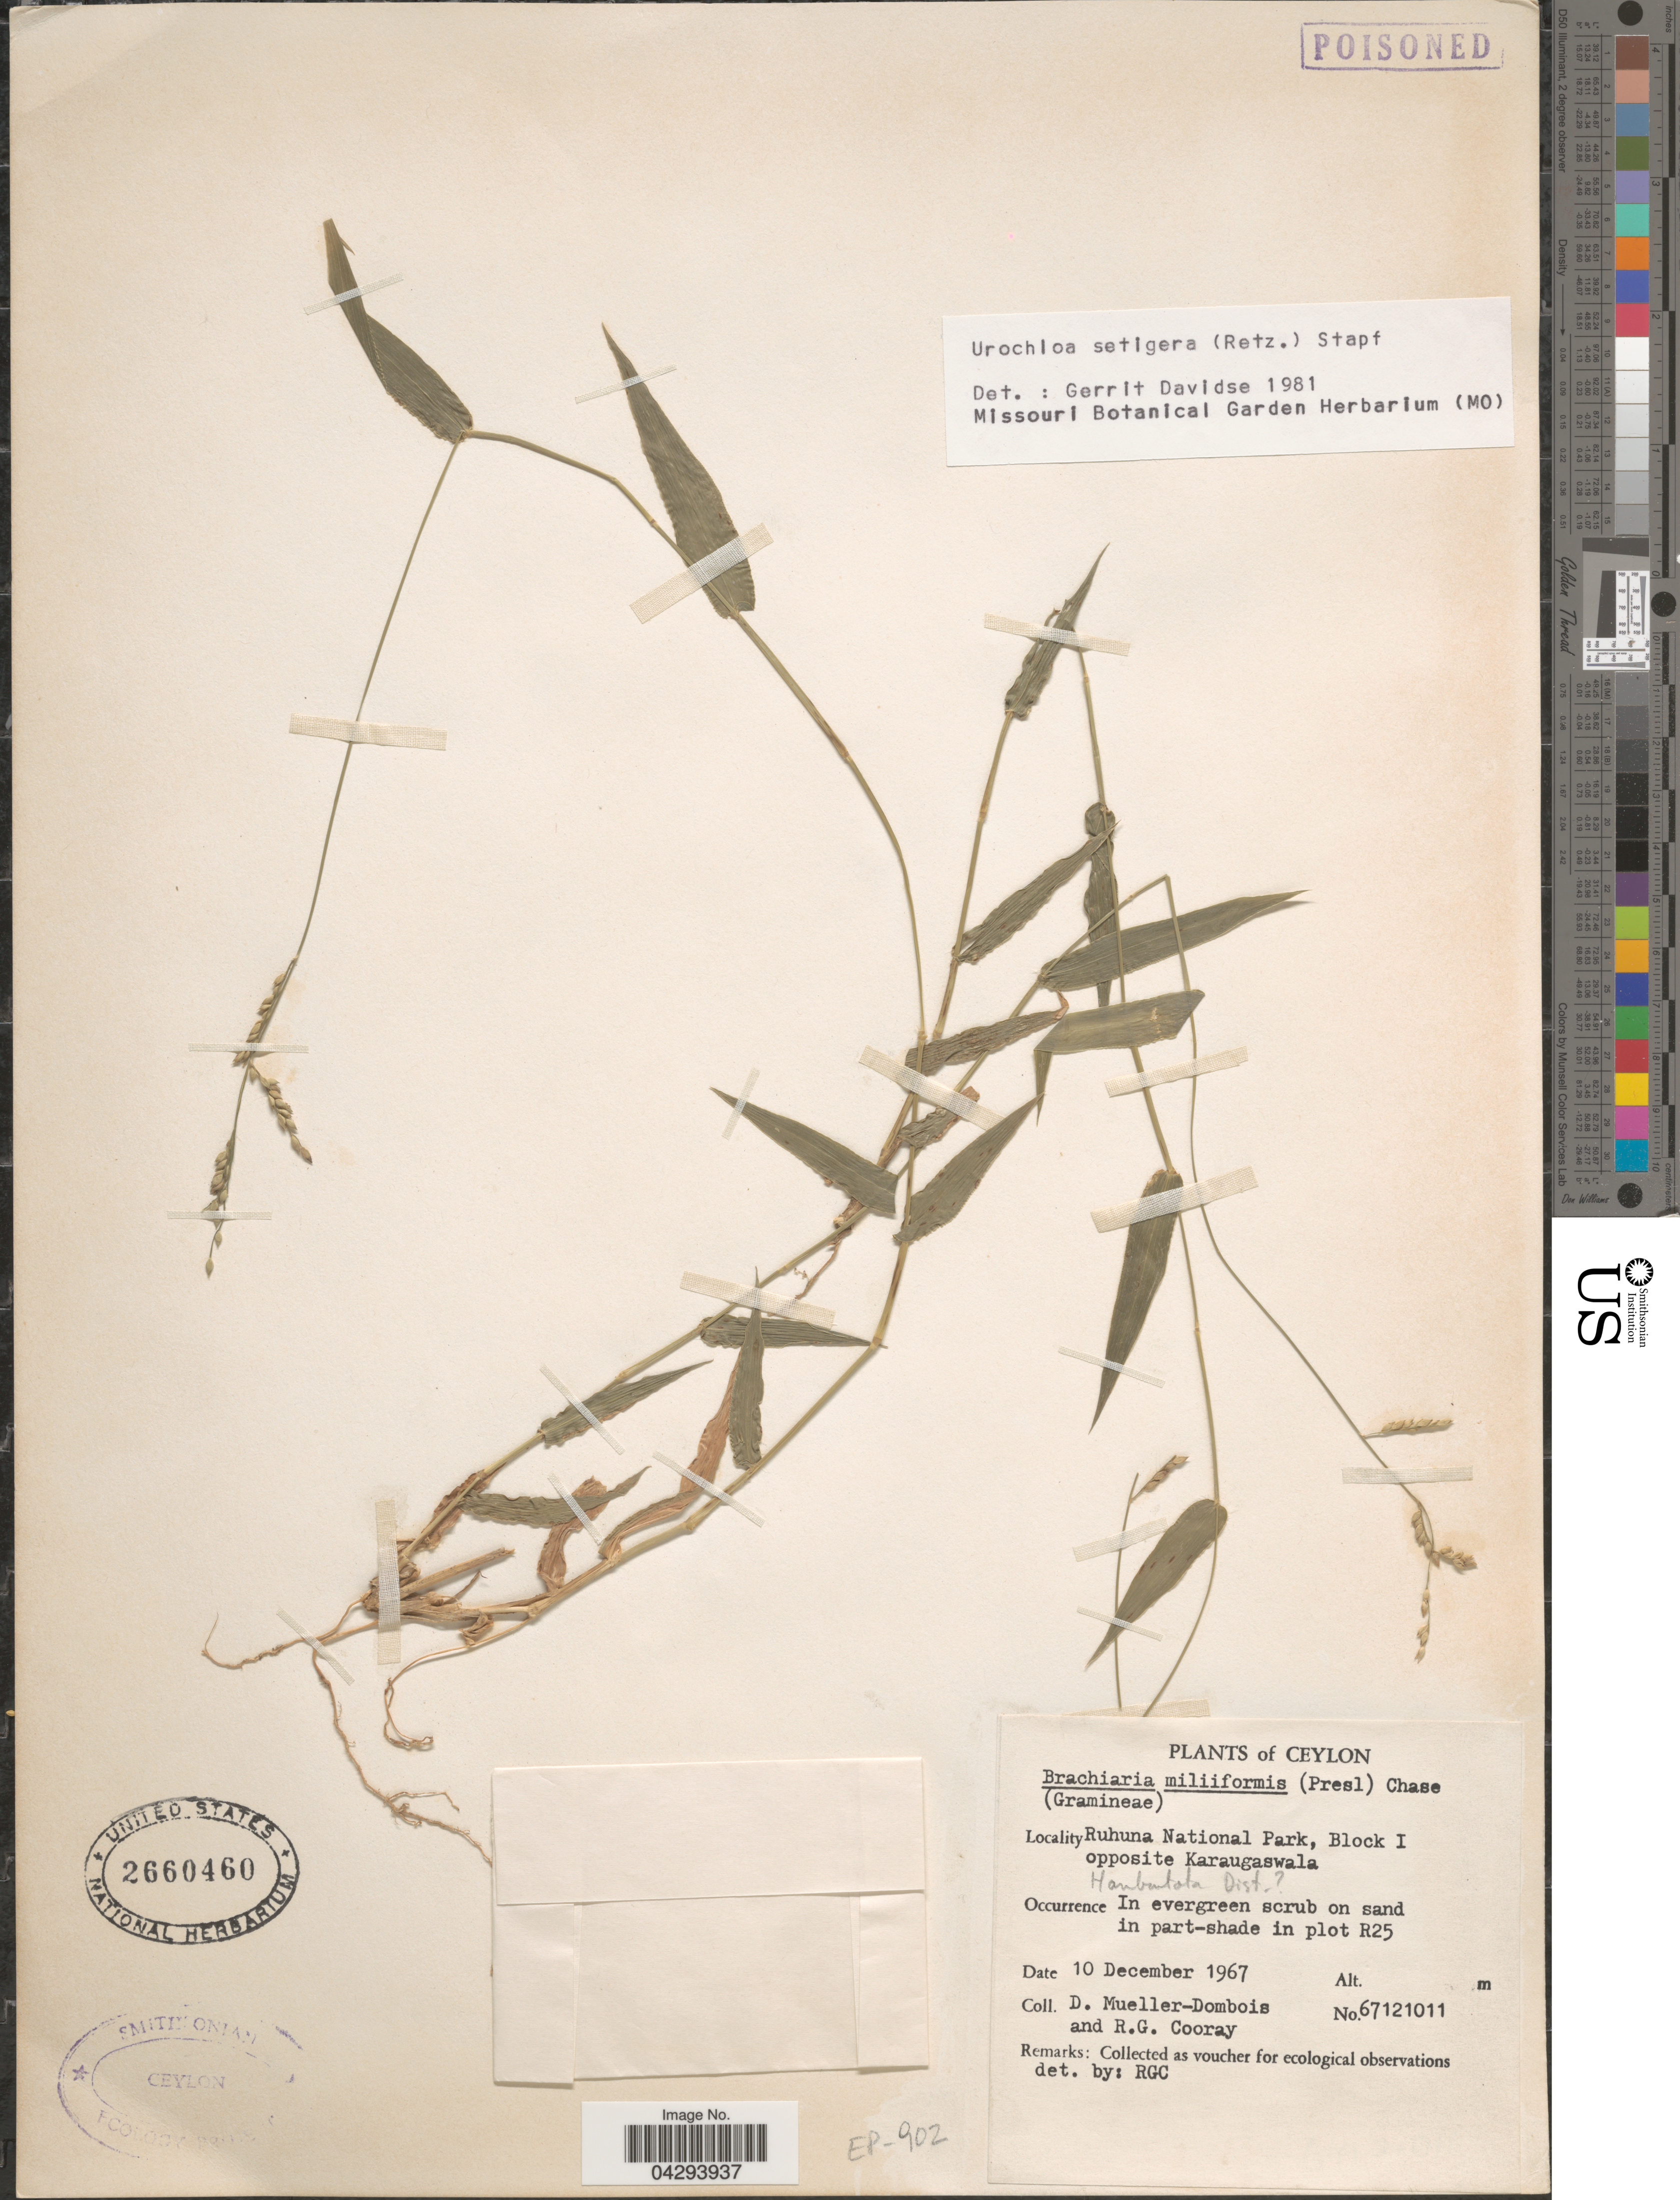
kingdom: Plantae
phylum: Tracheophyta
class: Liliopsida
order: Poales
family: Poaceae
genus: Urochloa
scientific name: Urochloa setigera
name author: (Retz.) Stapf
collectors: D. Mueller-Dombois & R. Cooray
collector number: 67121011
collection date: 1967-12-10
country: Sri Lanka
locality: Ceylon. Ruhuna National Park, Block I opposite Karuagaswala. Hambantota Dist.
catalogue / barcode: US 2660460